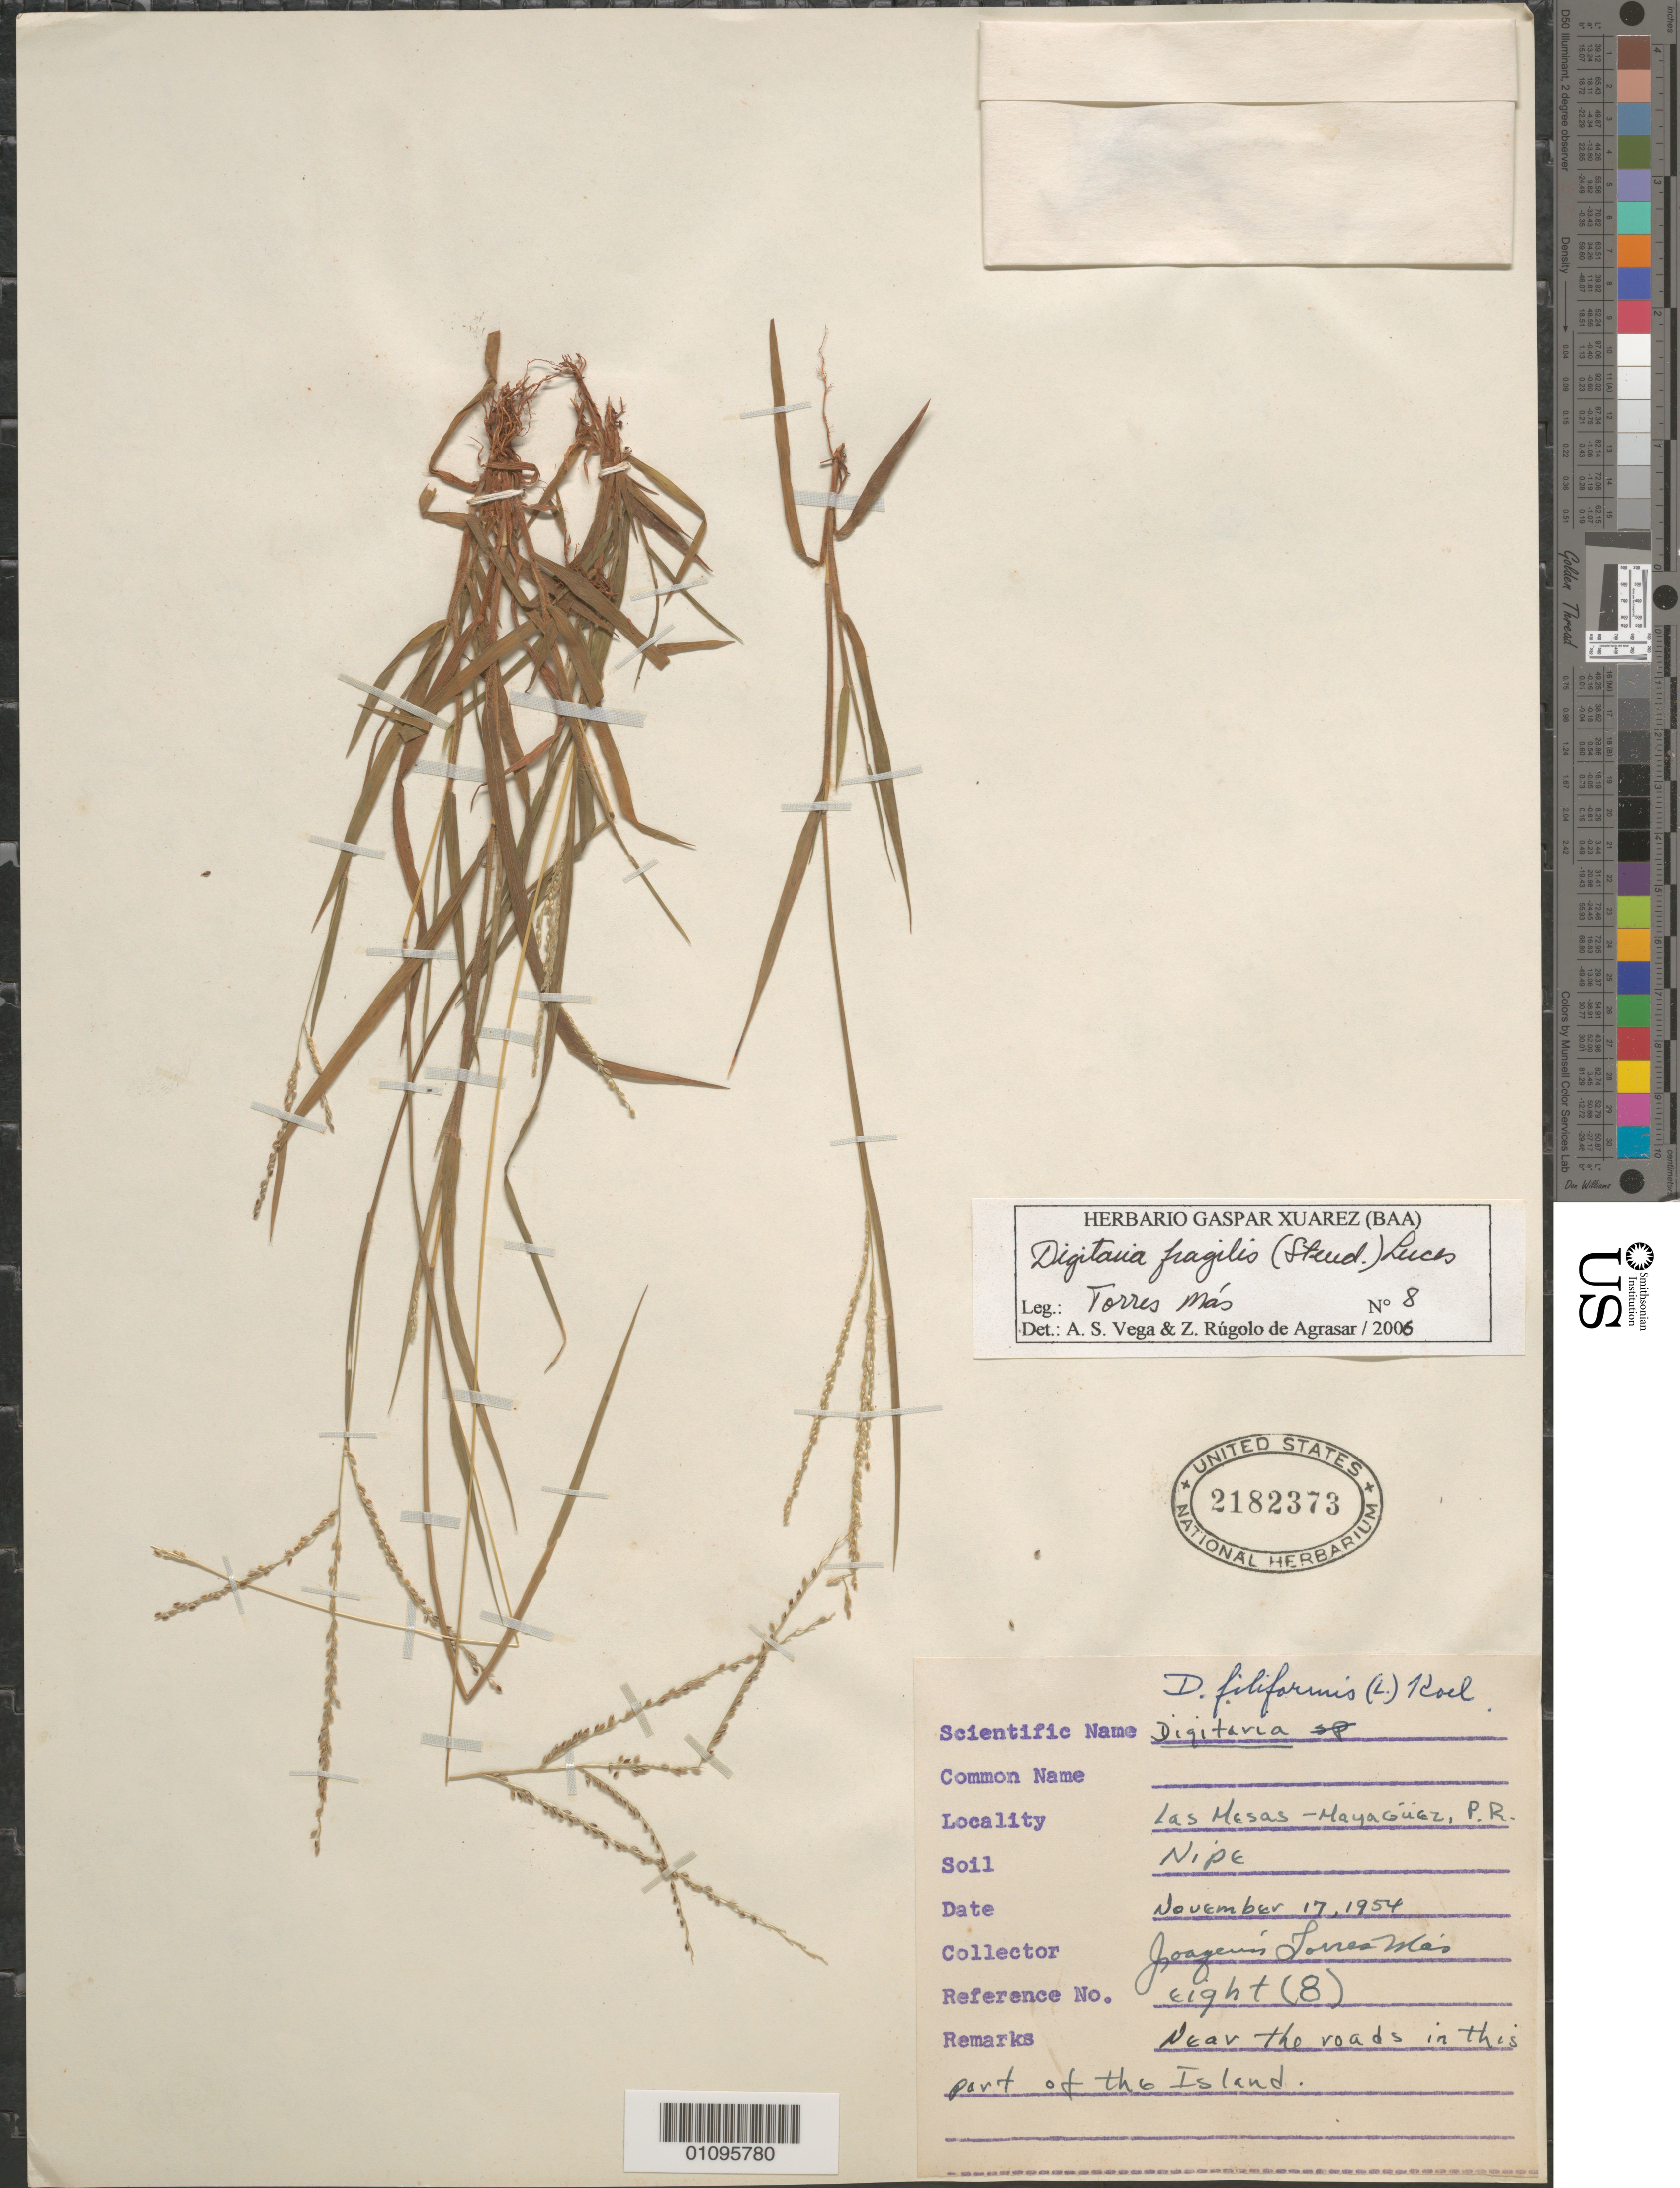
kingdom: Plantae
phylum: Tracheophyta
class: Liliopsida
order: Poales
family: Poaceae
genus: Digitaria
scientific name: Digitaria fragilis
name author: (Steud.) Luces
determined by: Vega, A. S.; Rúgolo de Agrasar, Z. E.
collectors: J. Torres Más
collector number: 8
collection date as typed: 17 Nov 1954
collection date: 1954-11-17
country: Puerto Rico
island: Puerto Rico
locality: Las Mesas - Mayaguez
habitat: Near the roads in this part of the island; soil: nipe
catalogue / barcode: US 2182373